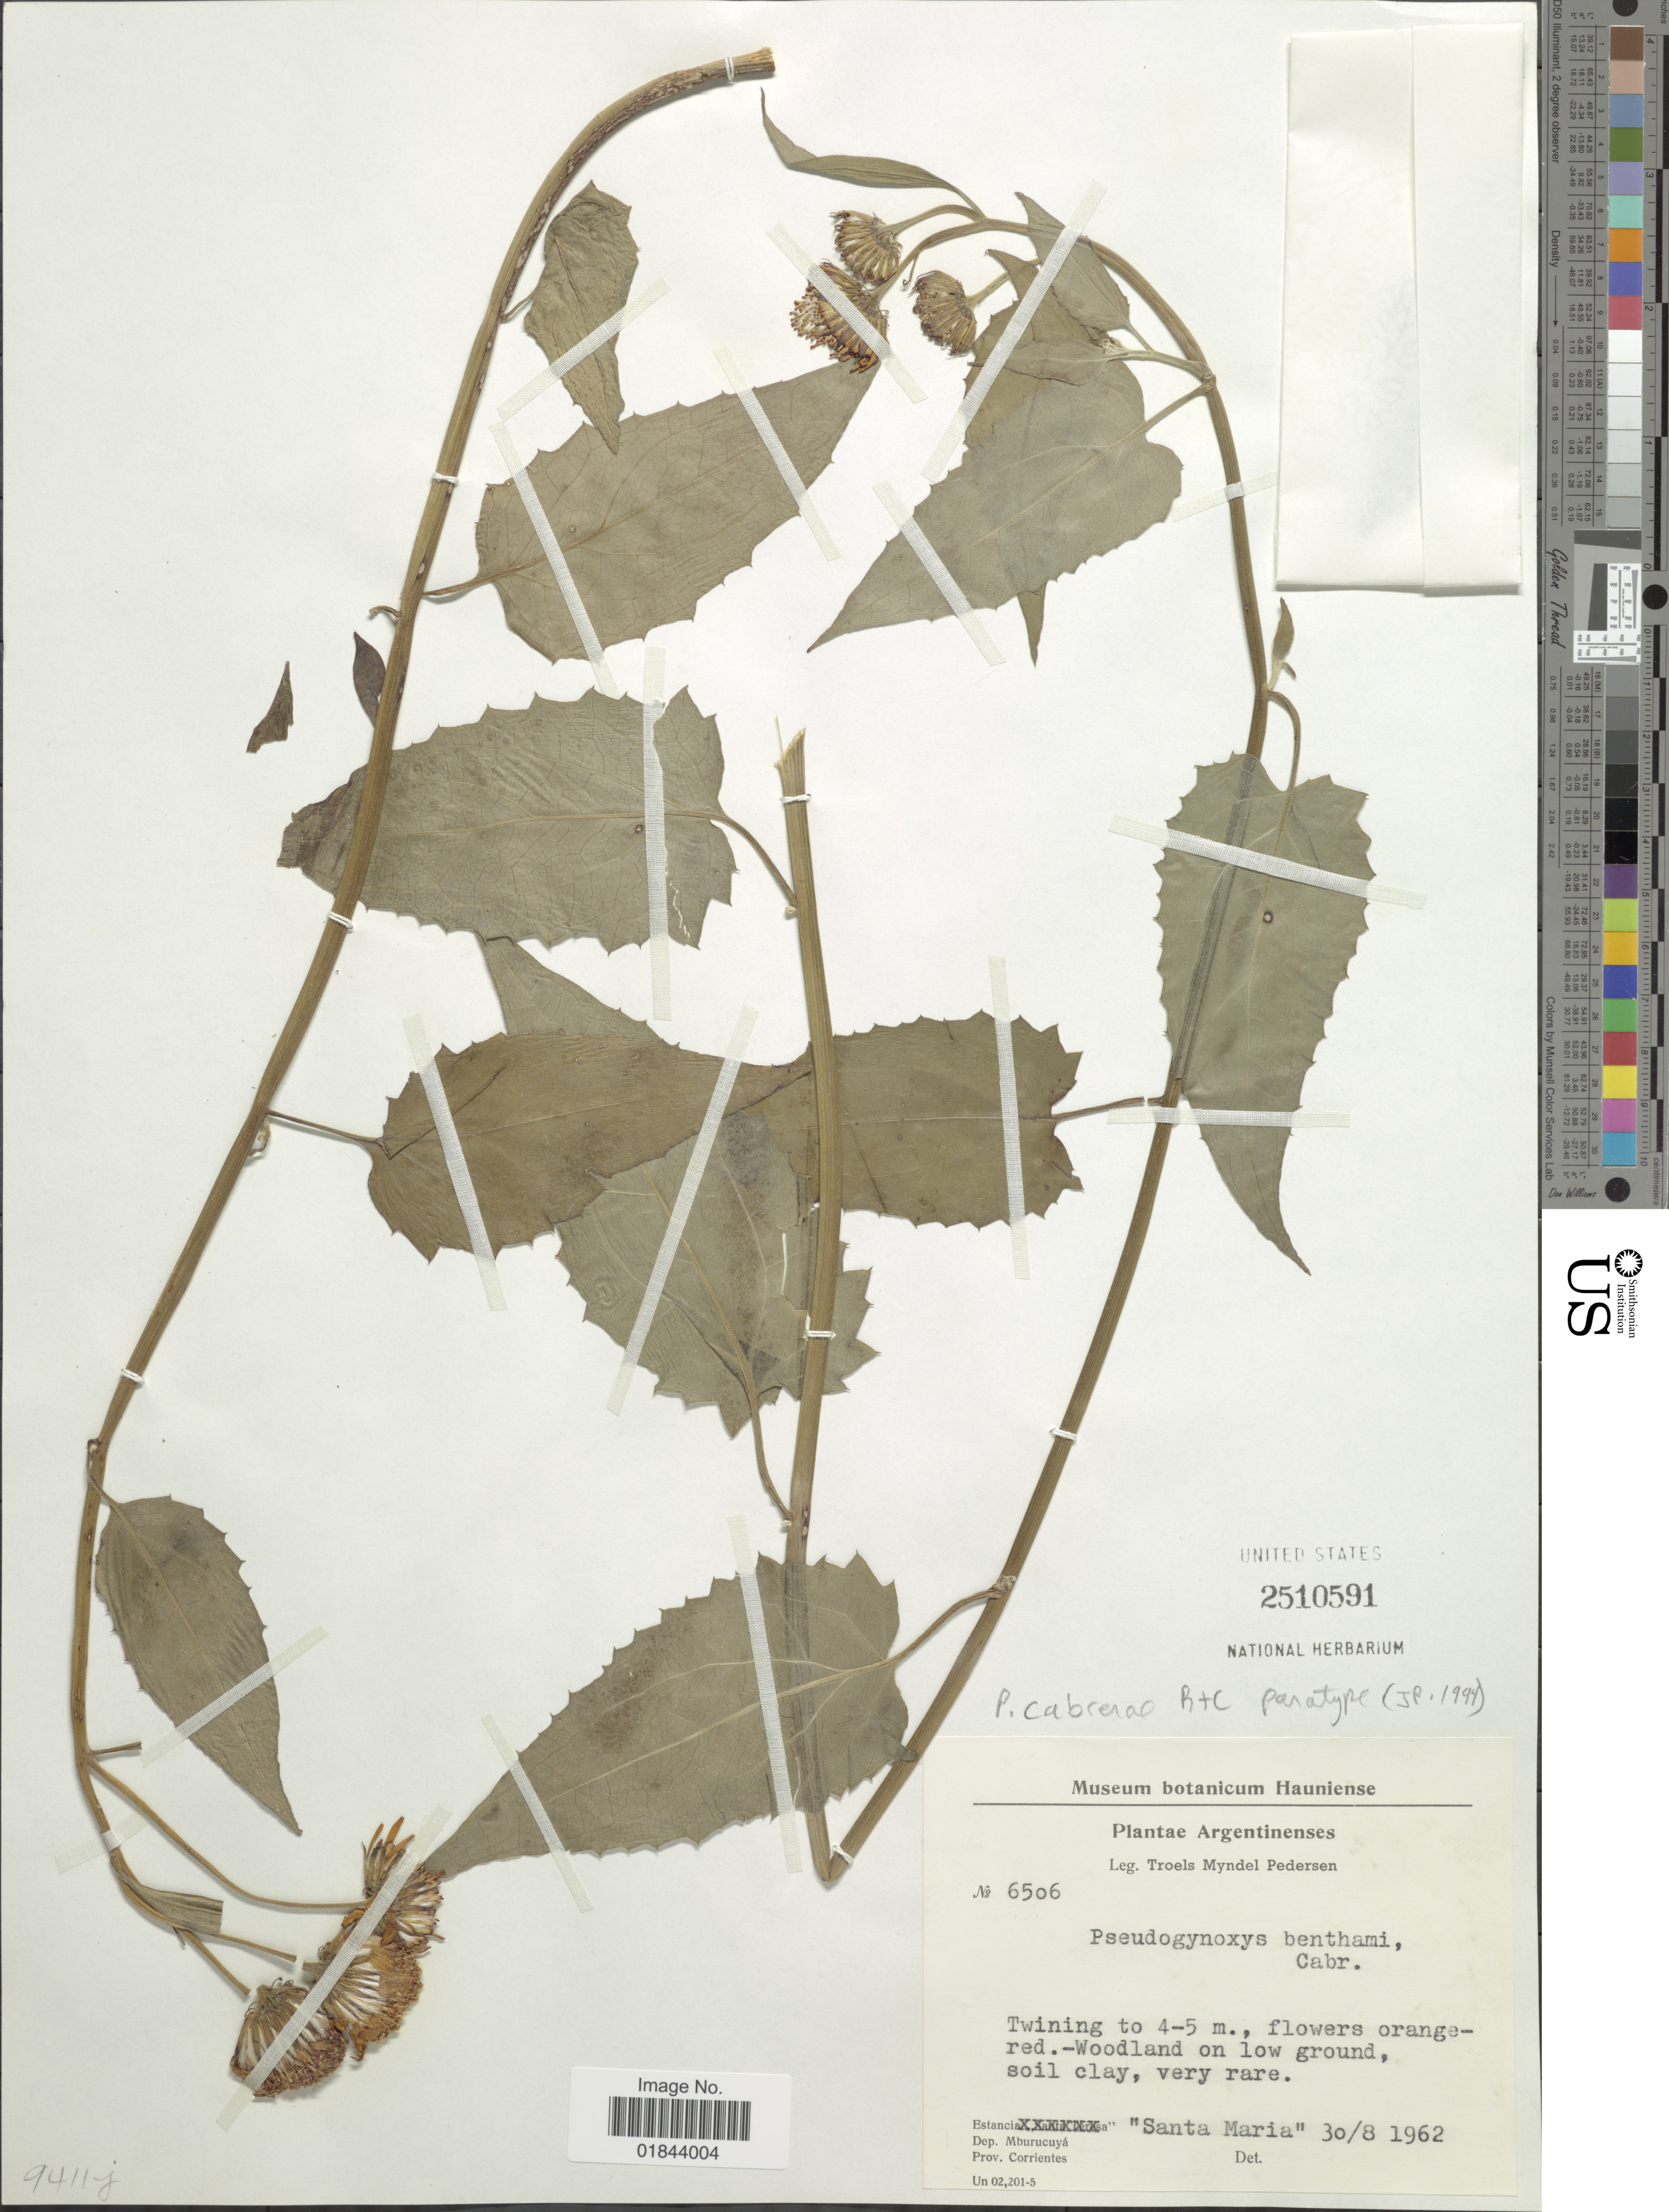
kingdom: Plantae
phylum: Tracheophyta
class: Magnoliopsida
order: Asterales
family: Asteraceae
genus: Pseudogynoxys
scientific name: Pseudogynoxys cabrerae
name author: H. Rob. & Cuatrec.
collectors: T. Pederson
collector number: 6506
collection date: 1962-08-30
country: Argentina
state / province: Corrientes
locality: Estancia 'Santa Maria', Dep. Mburucuyá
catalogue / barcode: US 2510591